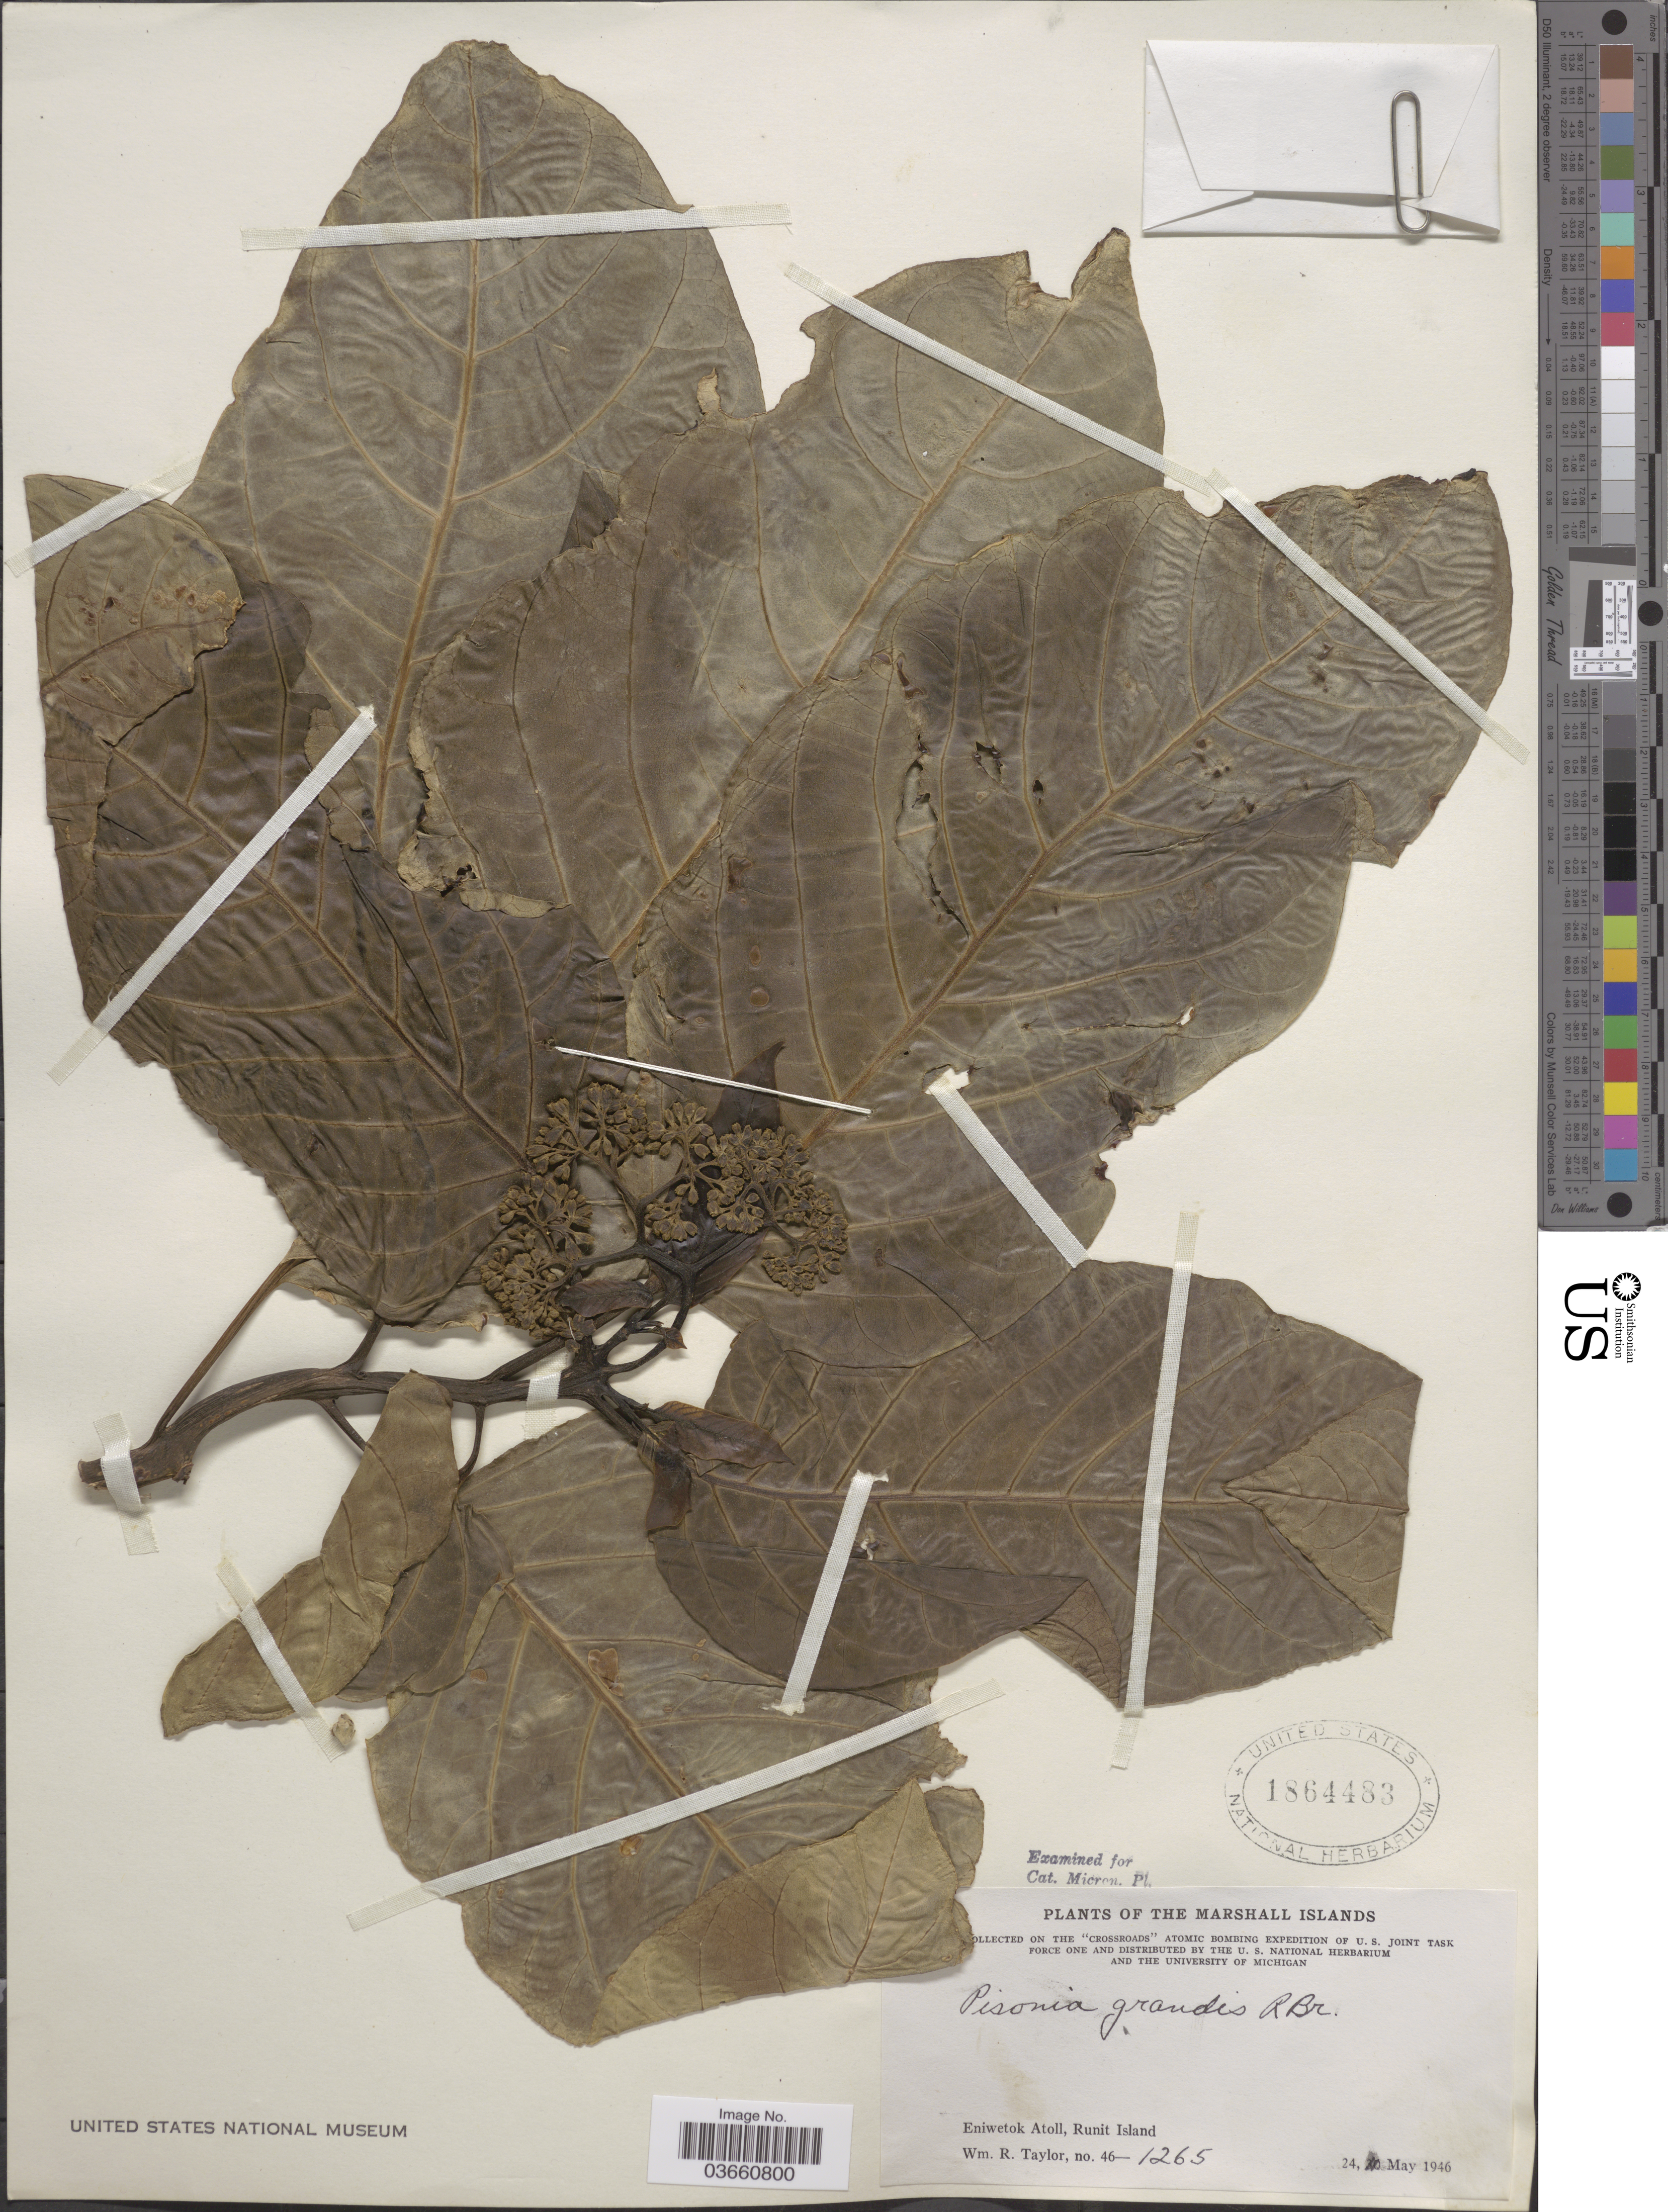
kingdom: Plantae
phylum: Tracheophyta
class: Magnoliopsida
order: Caryophyllales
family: Nyctaginaceae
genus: Pisonia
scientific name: Pisonia grandis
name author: R. Br.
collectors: W. R. Taylor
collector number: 46-1265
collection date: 1946-05-24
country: Marshall Islands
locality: Eniwetok Atoll, Runit Island.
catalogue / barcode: US 1864483